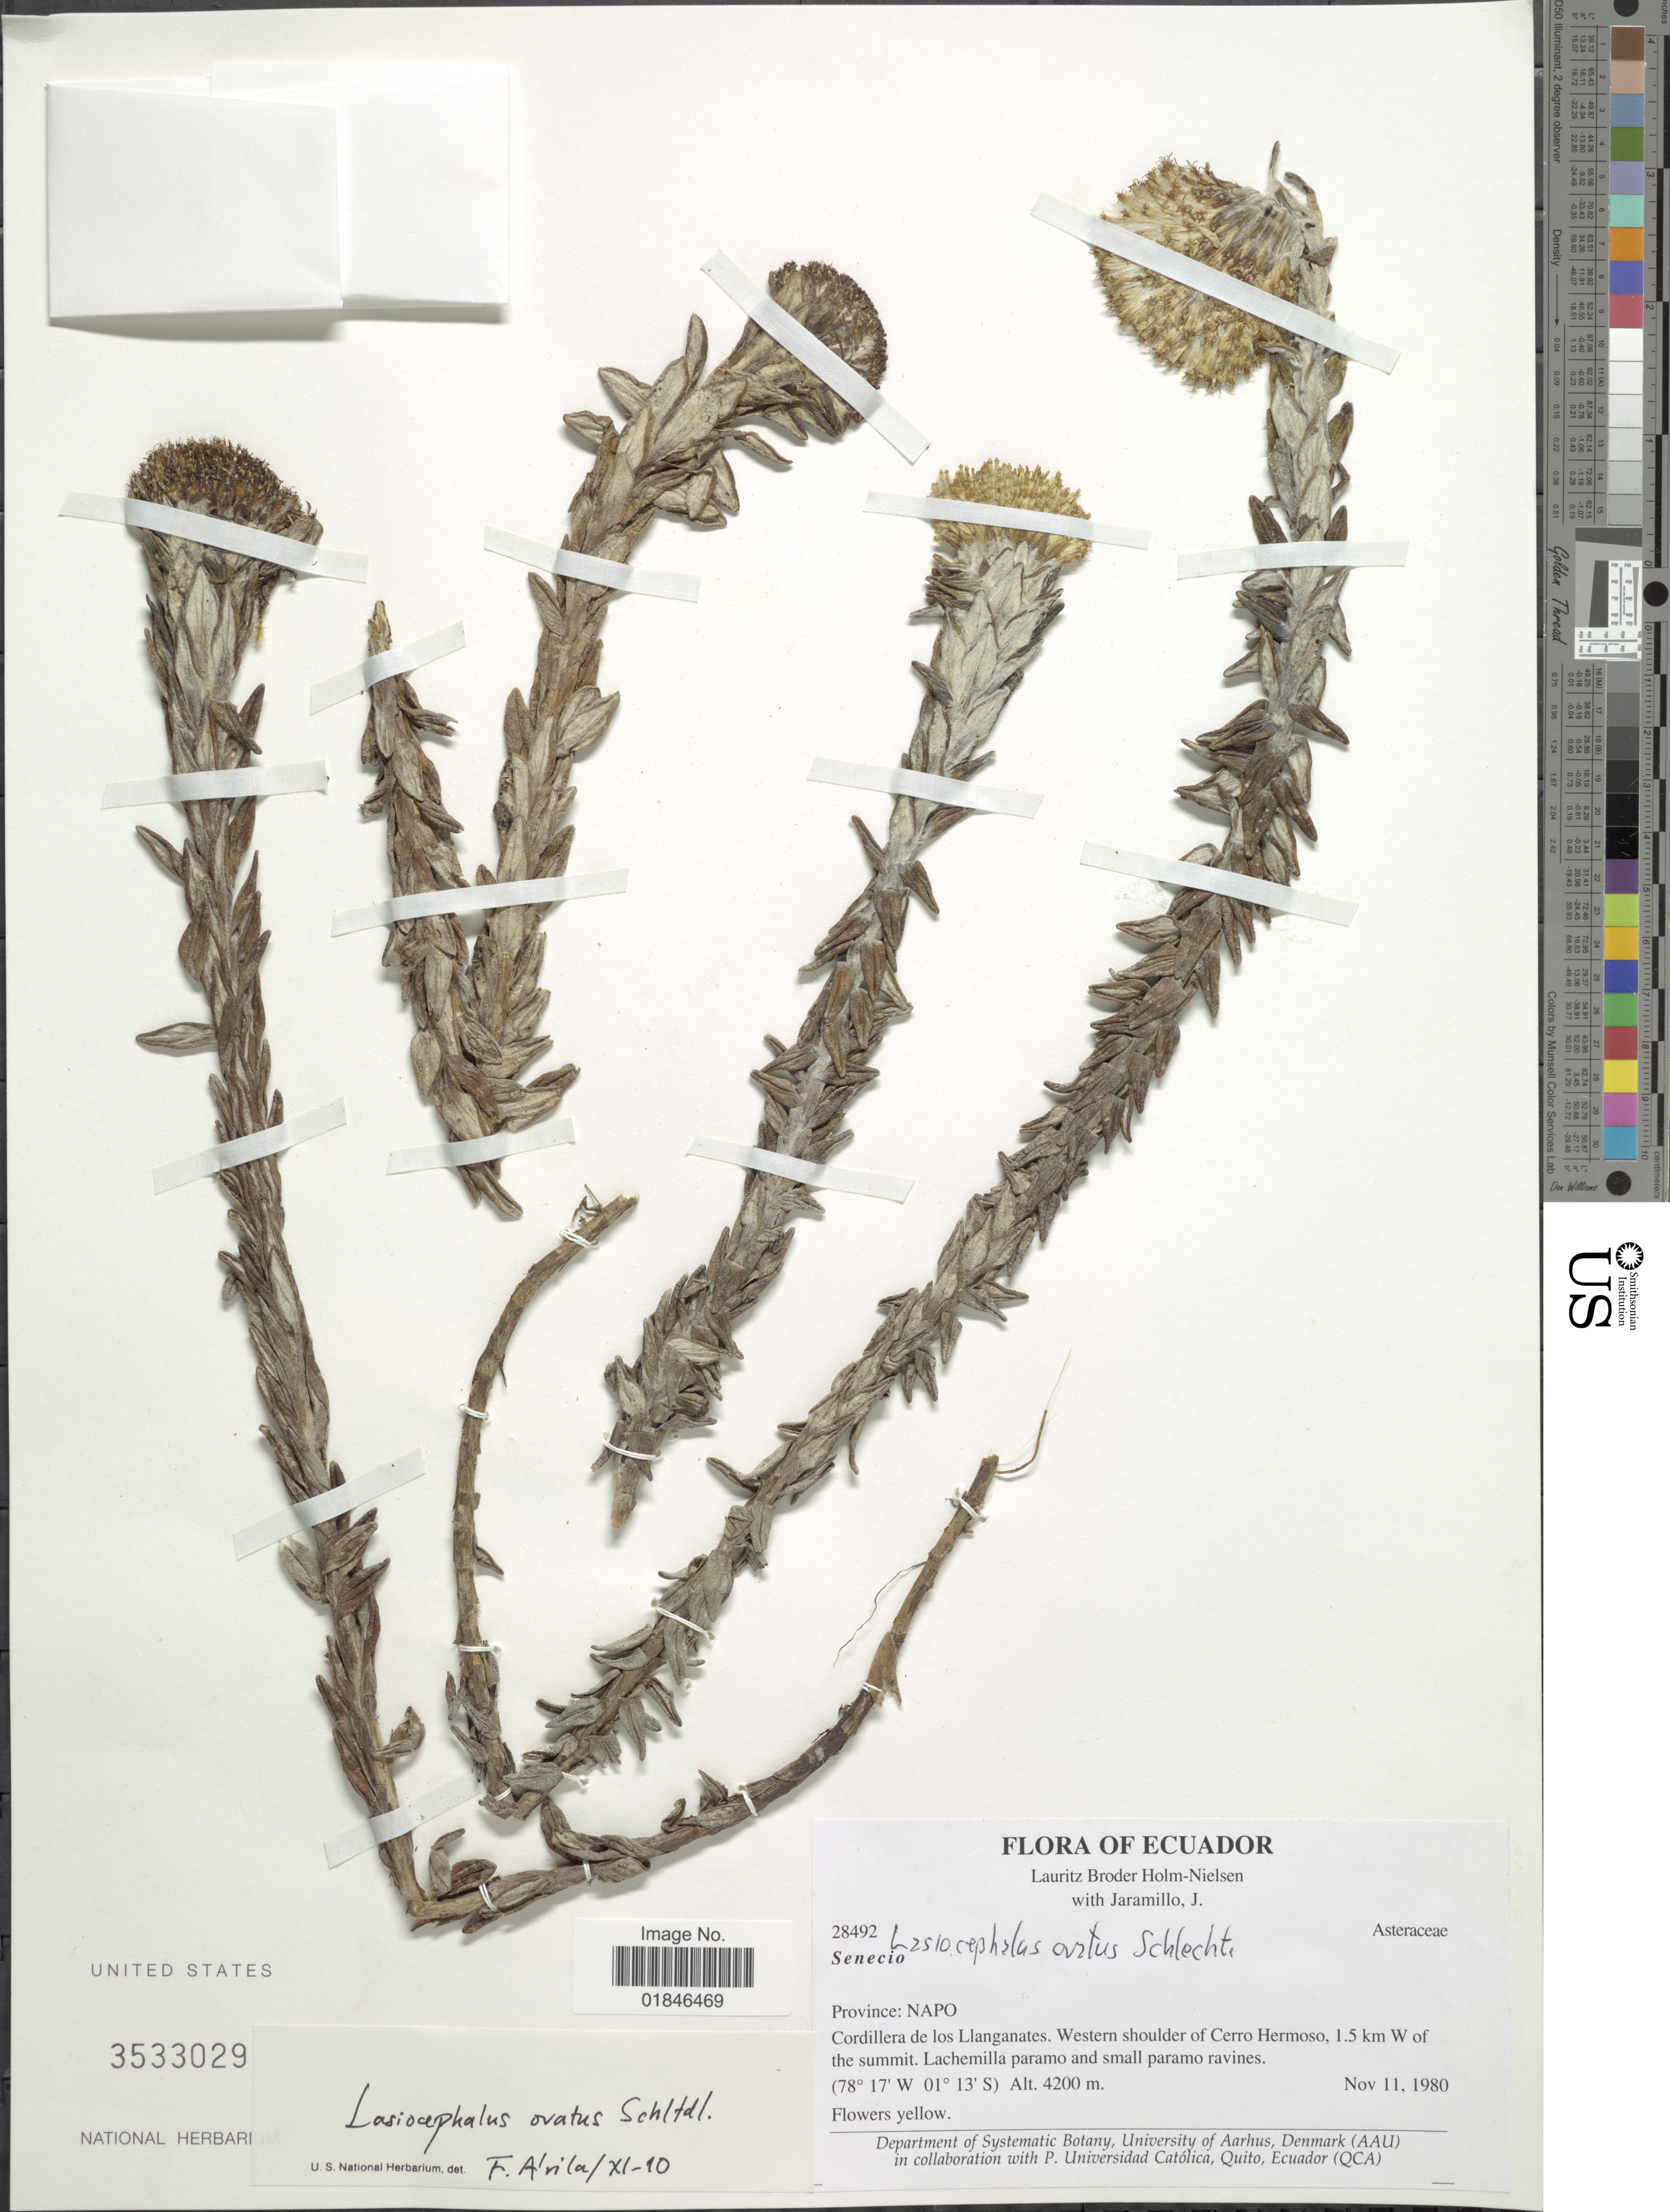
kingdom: Plantae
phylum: Tracheophyta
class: Magnoliopsida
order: Asterales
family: Asteraceae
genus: Senecio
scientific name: Senecio superandinus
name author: Cuatrec.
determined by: Salomon, Luciana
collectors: L. B. Holm-Nielsen & J. Jaramillo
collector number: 28492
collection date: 1980-11-11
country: Ecuador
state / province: Napo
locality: Ecuador, Province: Napo, Cordillera de los Llanganates. Western shoulder Cerro Hermoso, 1.5 km W of the summit.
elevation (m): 4200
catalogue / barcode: US 3533029